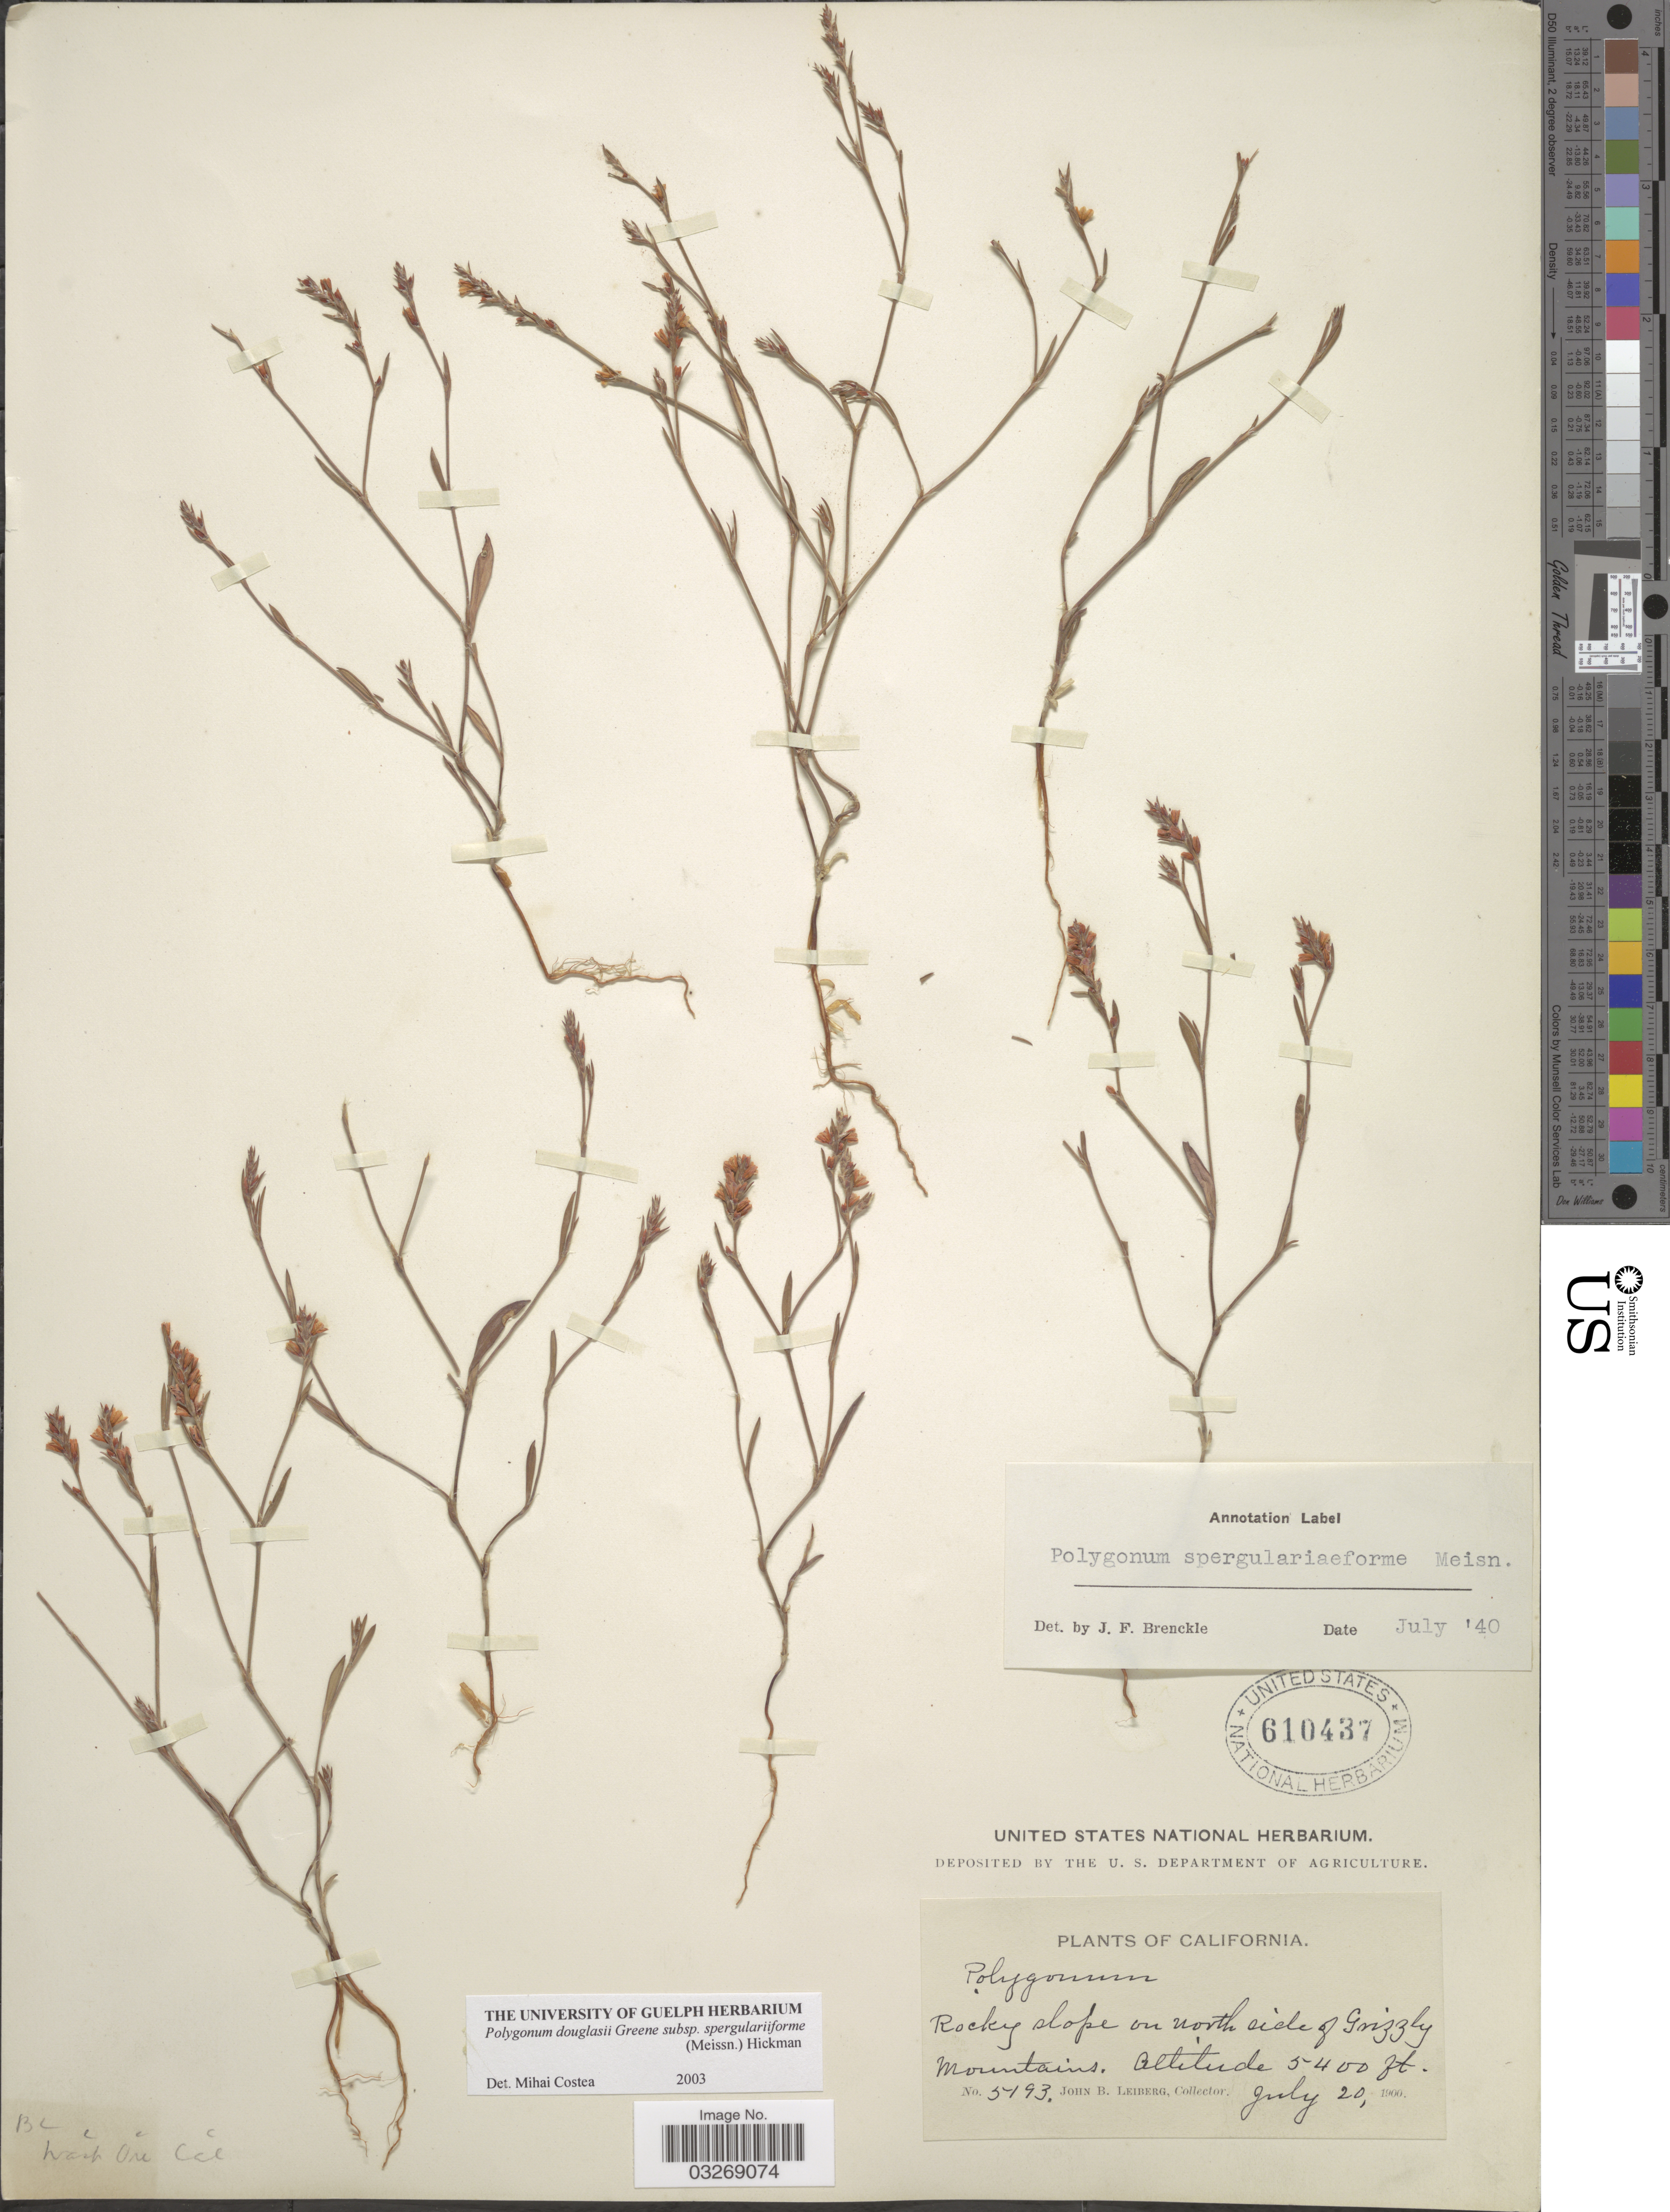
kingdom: Plantae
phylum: Tracheophyta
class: Magnoliopsida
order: Caryophyllales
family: Polygonaceae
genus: Polygonum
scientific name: Polygonum douglasii subsp. spergulariiforme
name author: (Meisn. ex Small) Hickman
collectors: J. B. Leiberg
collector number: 5193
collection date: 1900-07-20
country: United States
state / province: California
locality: Rocky slope on north side of Grizzly Mountains.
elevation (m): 1646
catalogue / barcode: US 610437